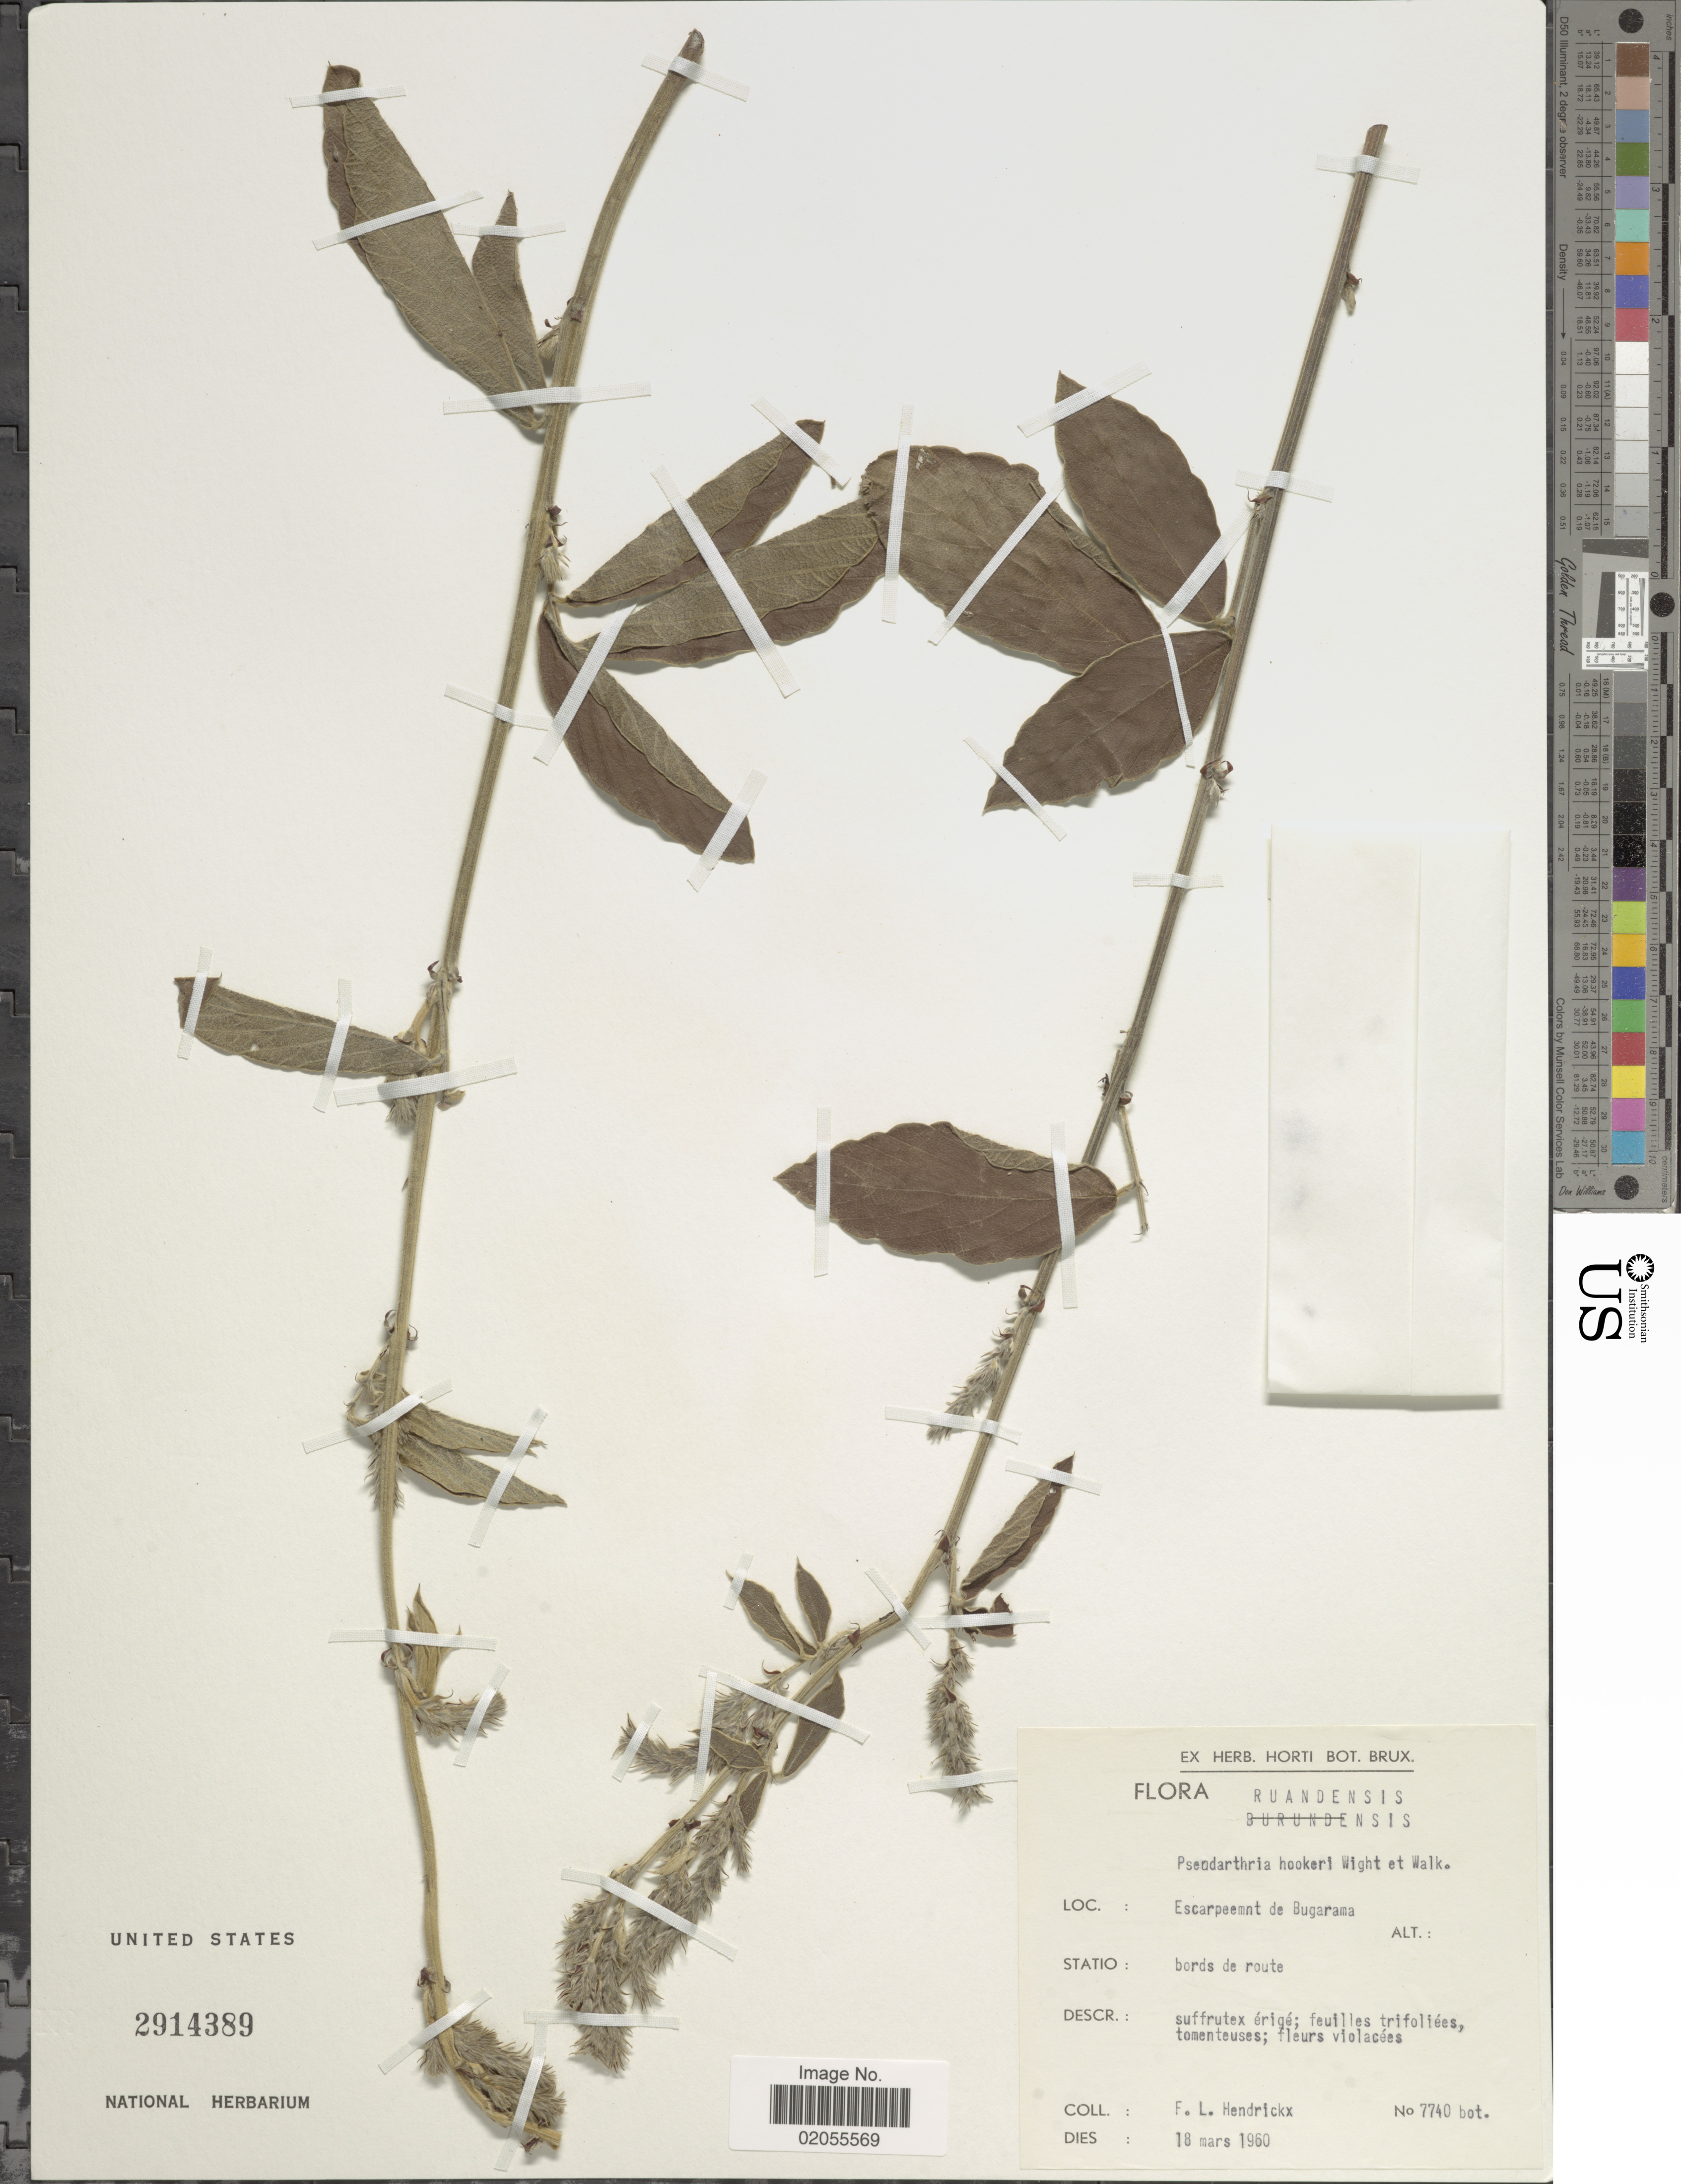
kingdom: Plantae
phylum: Tracheophyta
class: Magnoliopsida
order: Fabales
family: Fabaceae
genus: Pseudarthria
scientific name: Pseudarthria hookeri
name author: Wight & Arn.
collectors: F. Hendrickx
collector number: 7740bot.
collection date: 1960-03-18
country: Rwanda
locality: Escarpment de Bugarama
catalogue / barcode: US 2914389